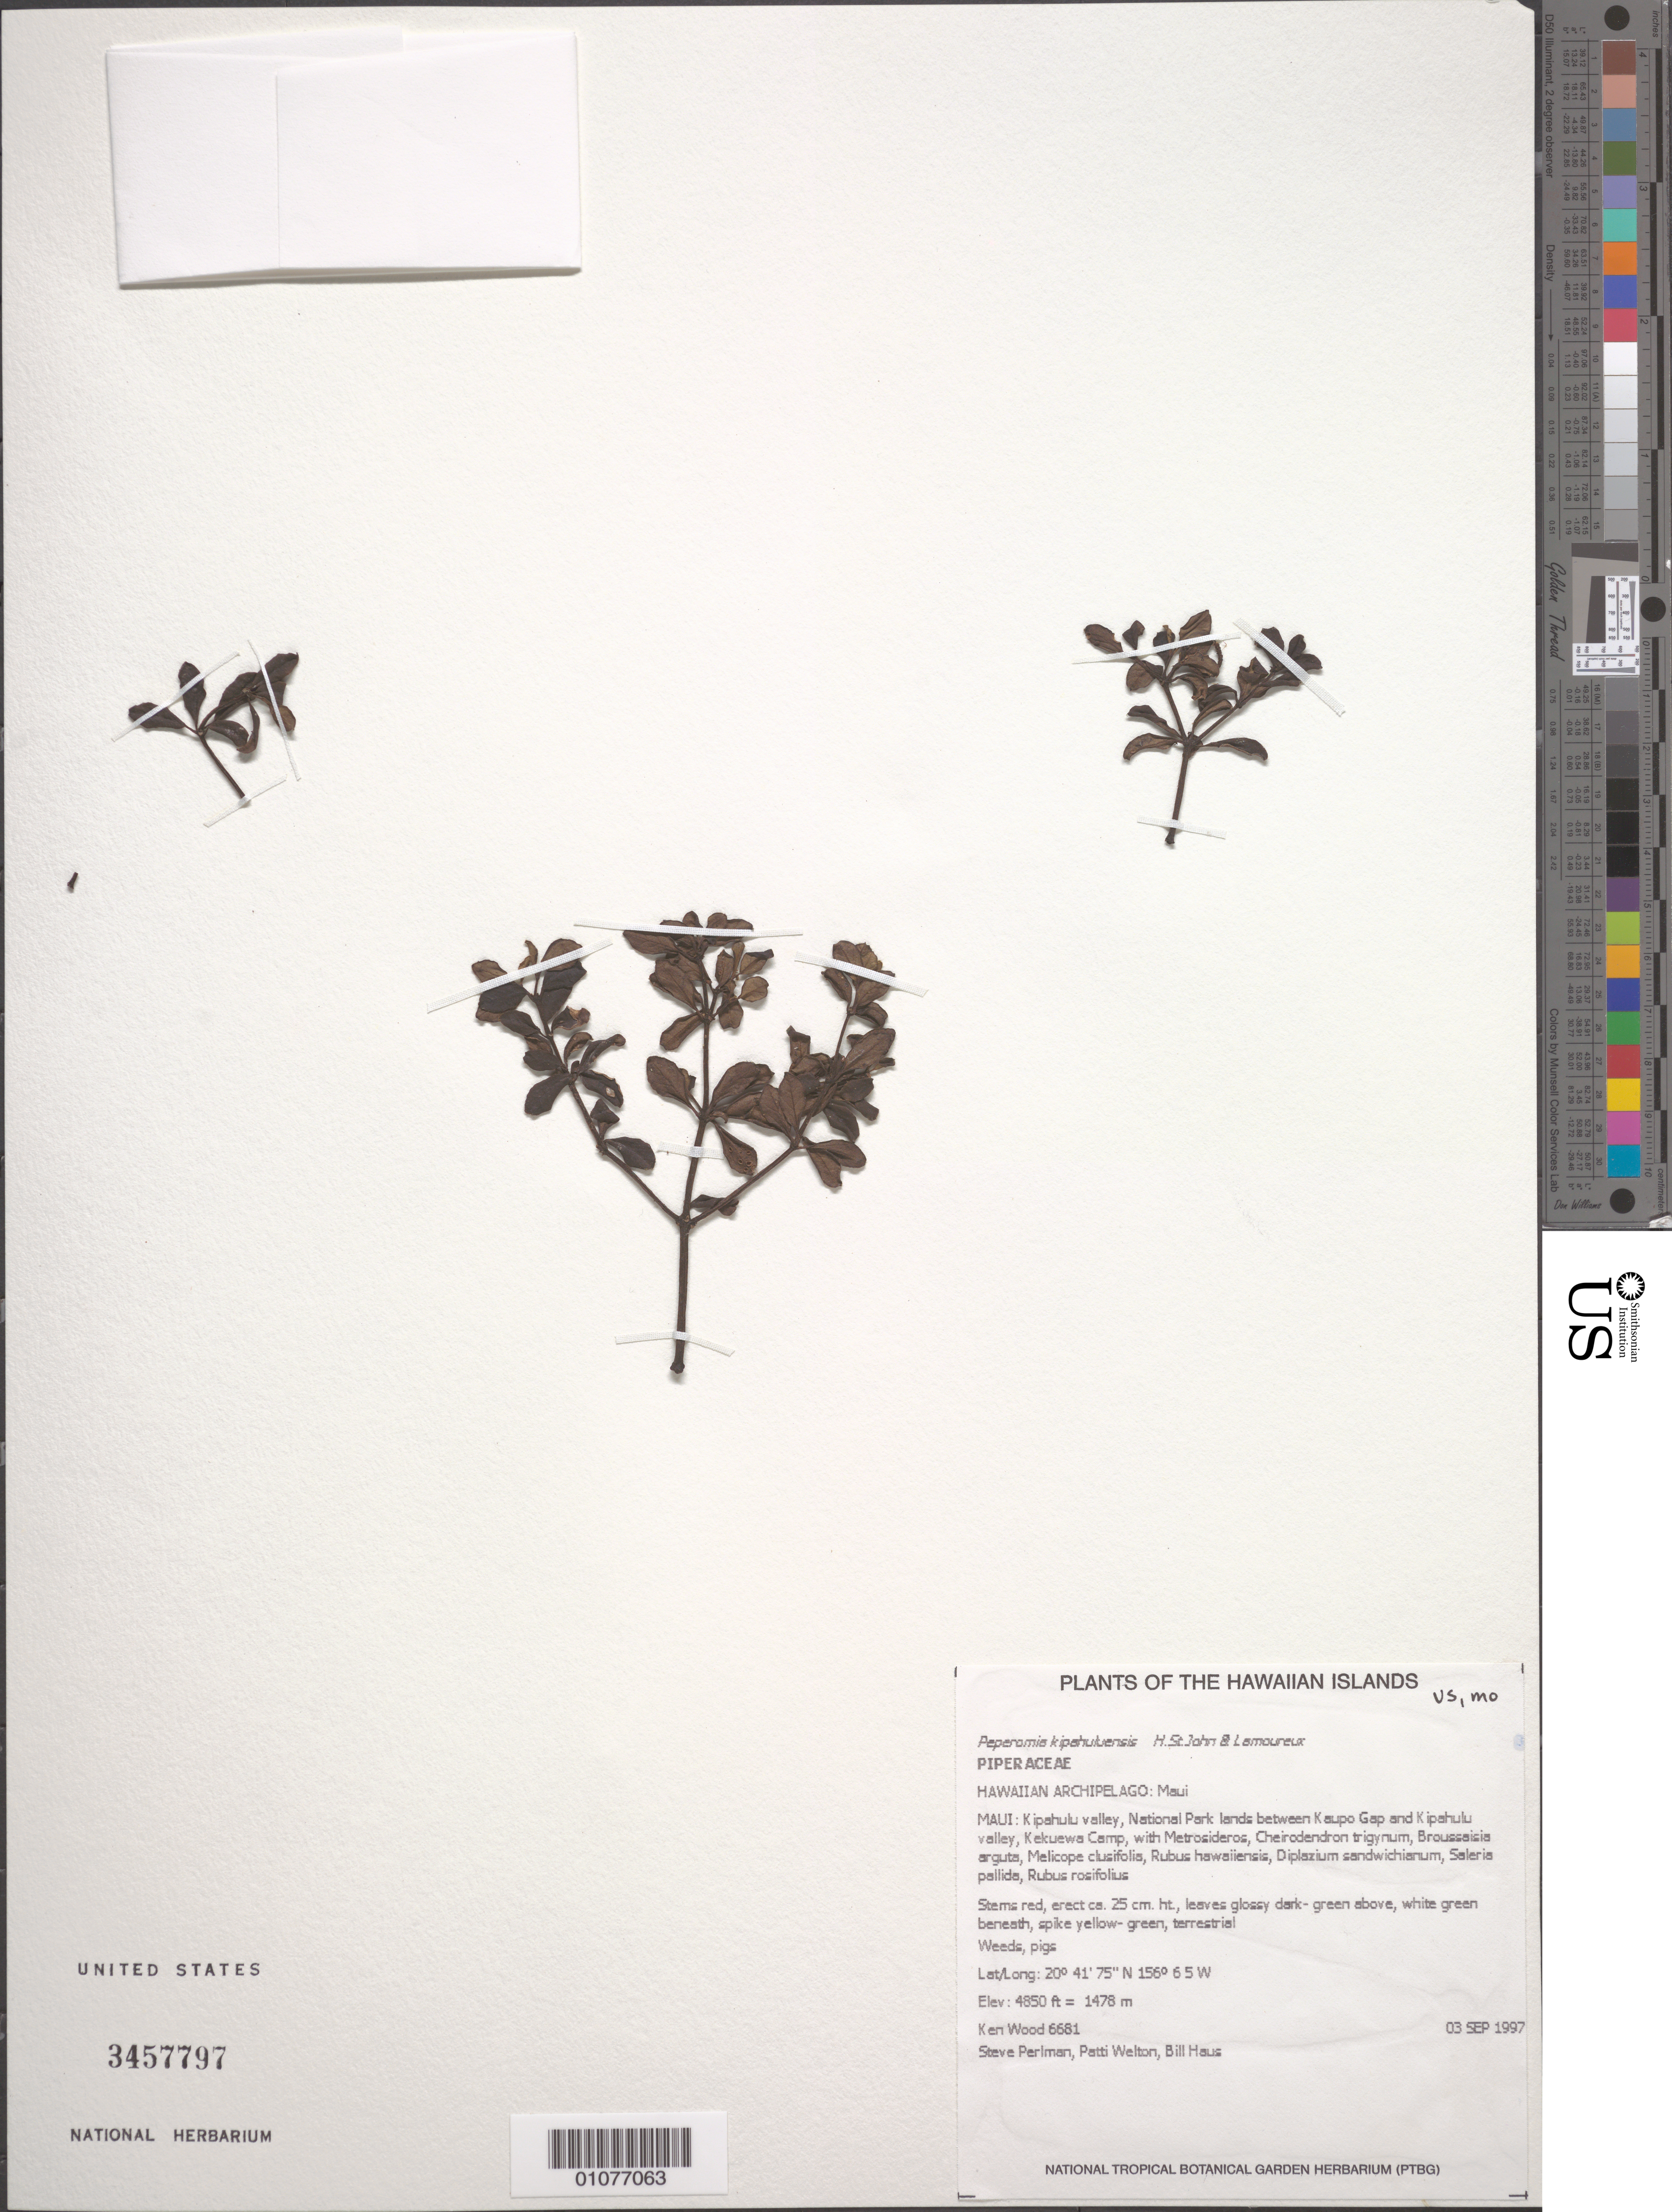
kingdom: Plantae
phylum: Tracheophyta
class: Magnoliopsida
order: Piperales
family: Piperaceae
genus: Peperomia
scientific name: Peperomia kipahuluensis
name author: H. St. John & Lamoureux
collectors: K. R. Wood, S. P. Perlman, P. Welton & B. Haus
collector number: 6681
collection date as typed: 3 Sep 1997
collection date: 1997-09-03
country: United States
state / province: Hawaii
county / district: Maui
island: Maui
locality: Kipahulu valley, National Park lands, between Kaupo Gap and Kipahulu valley, Kekuewa Camp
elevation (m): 1478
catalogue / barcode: US 3457797